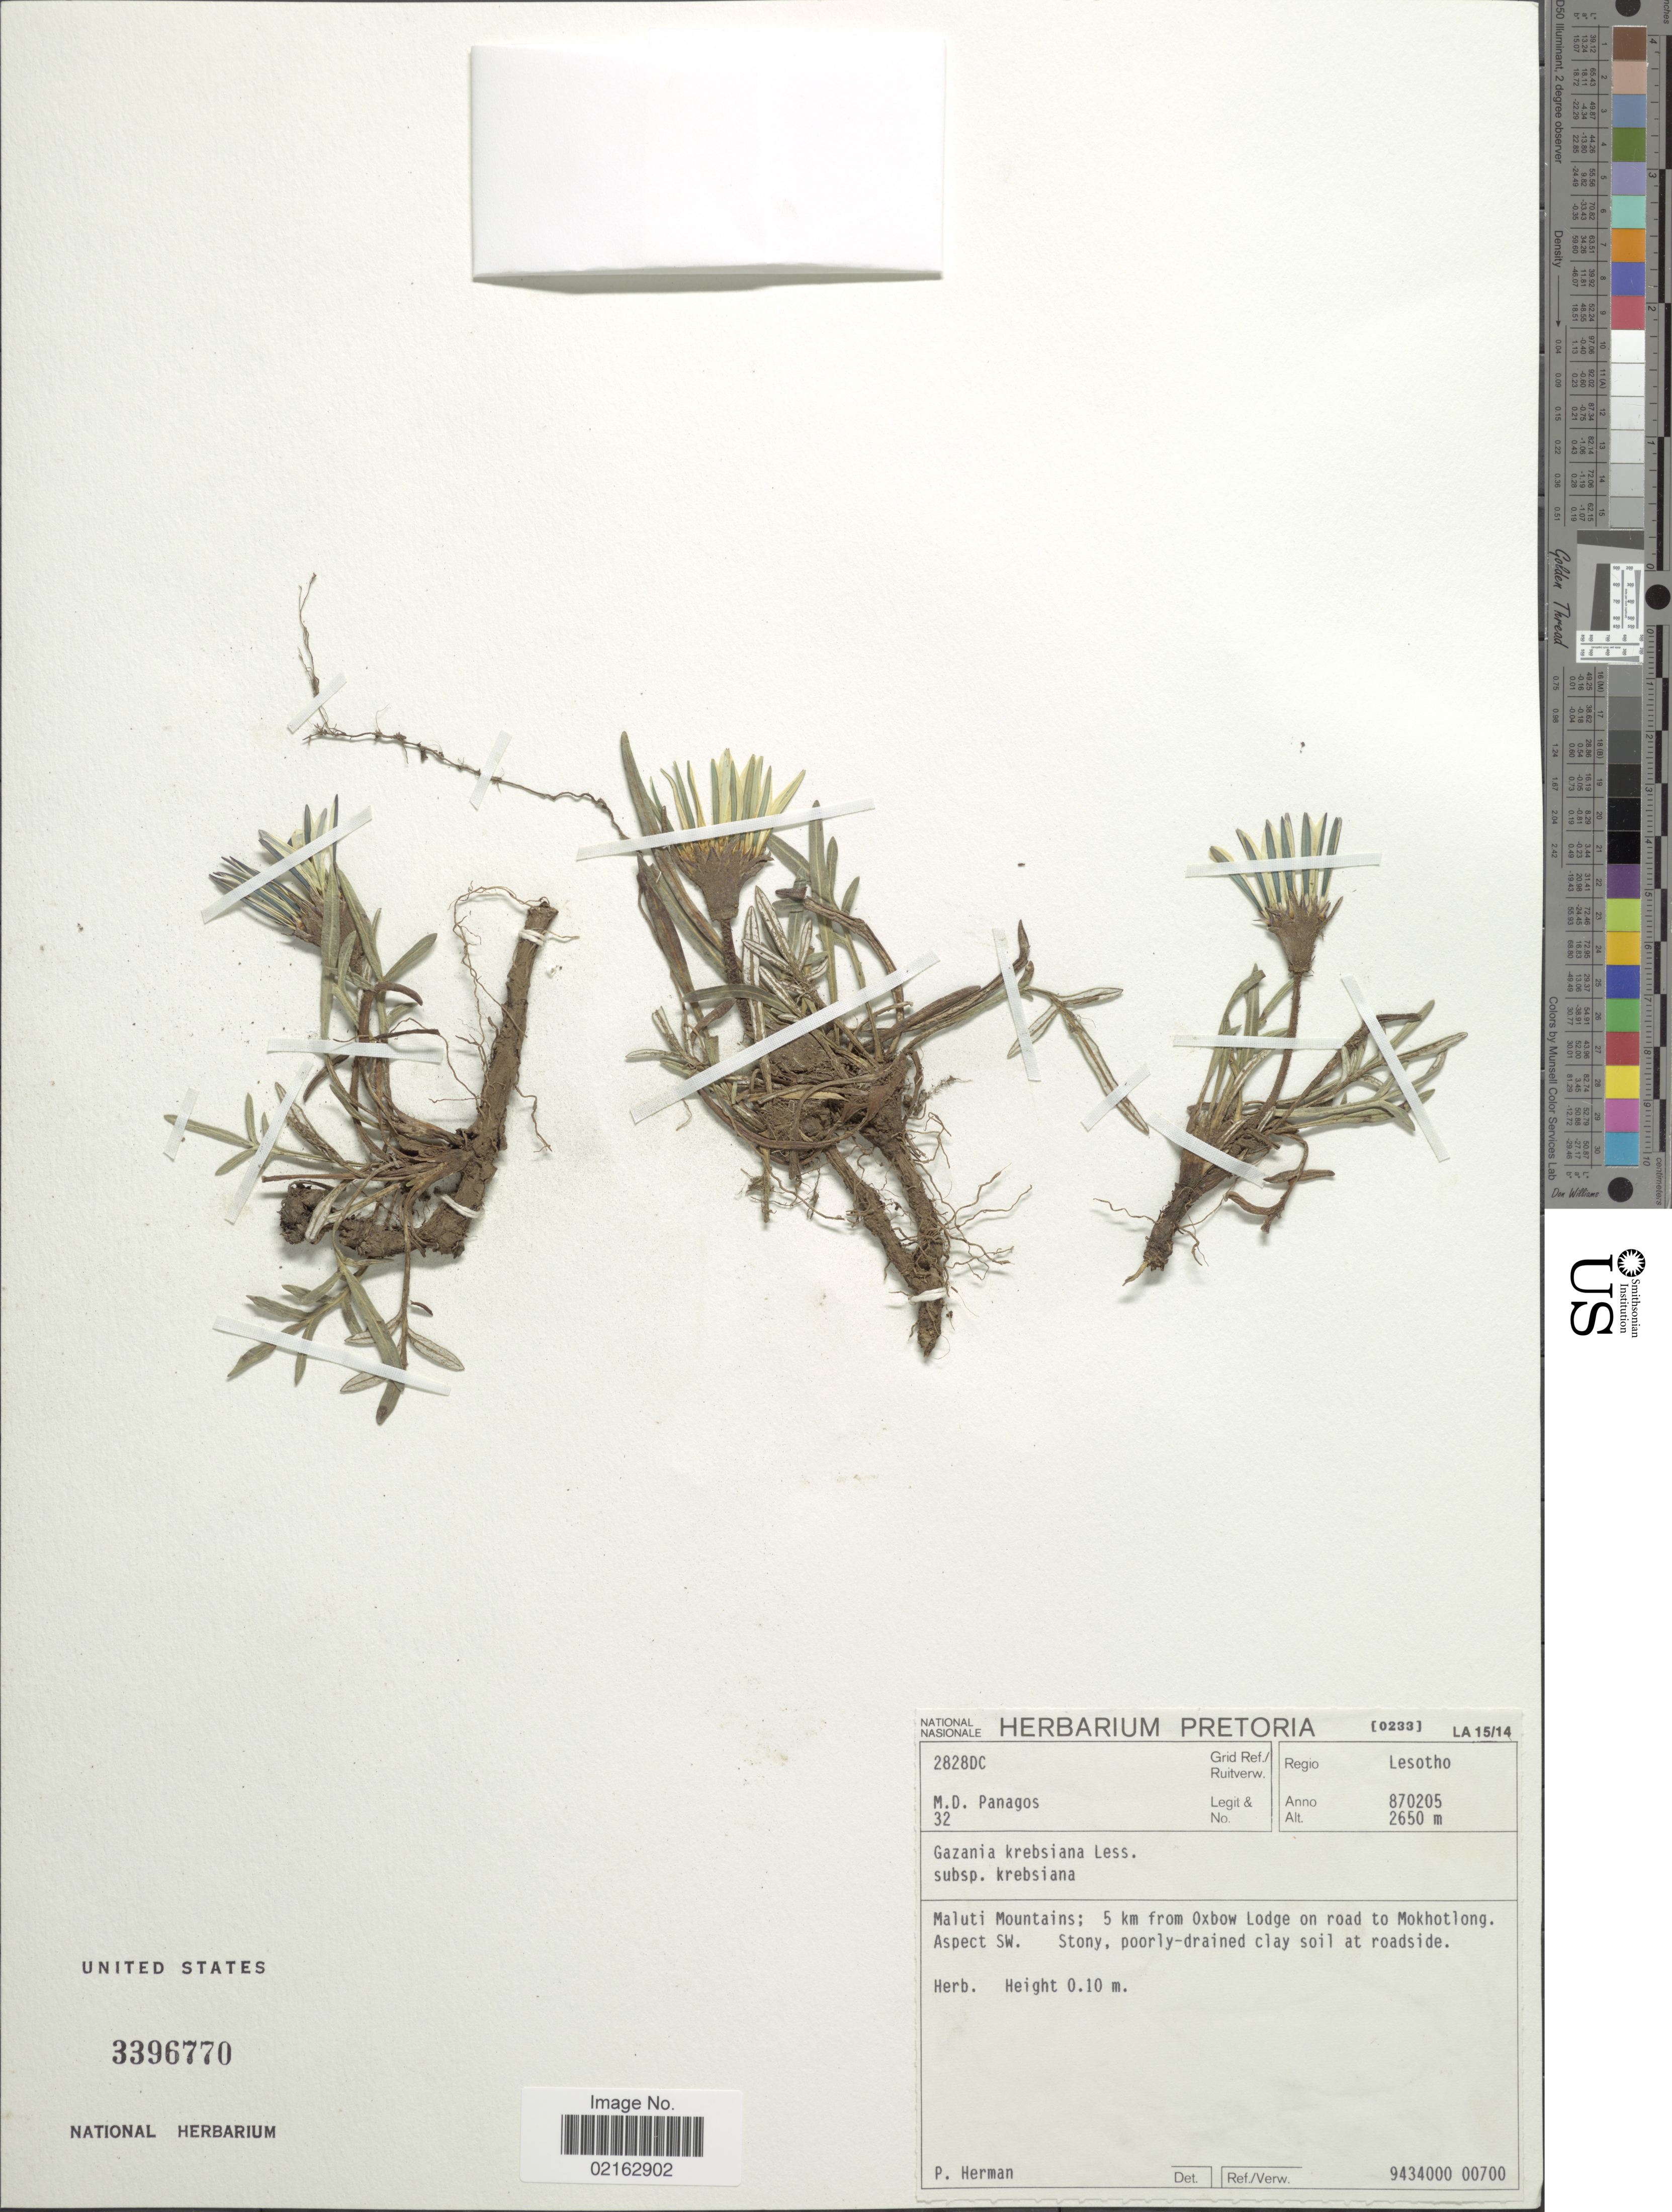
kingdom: Plantae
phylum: Tracheophyta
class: Magnoliopsida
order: Asterales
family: Asteraceae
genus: Gazania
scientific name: Gazania krebsiana subsp. krebsiana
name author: Less.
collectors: M. Panagos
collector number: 32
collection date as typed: Transcribed d/m/y: 5/2/87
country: Lesotho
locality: Maluti Mountains: 5 km from Oxbow Lodge on road to Mokhotlong. Aspect SW.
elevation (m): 2650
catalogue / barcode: US 3396770